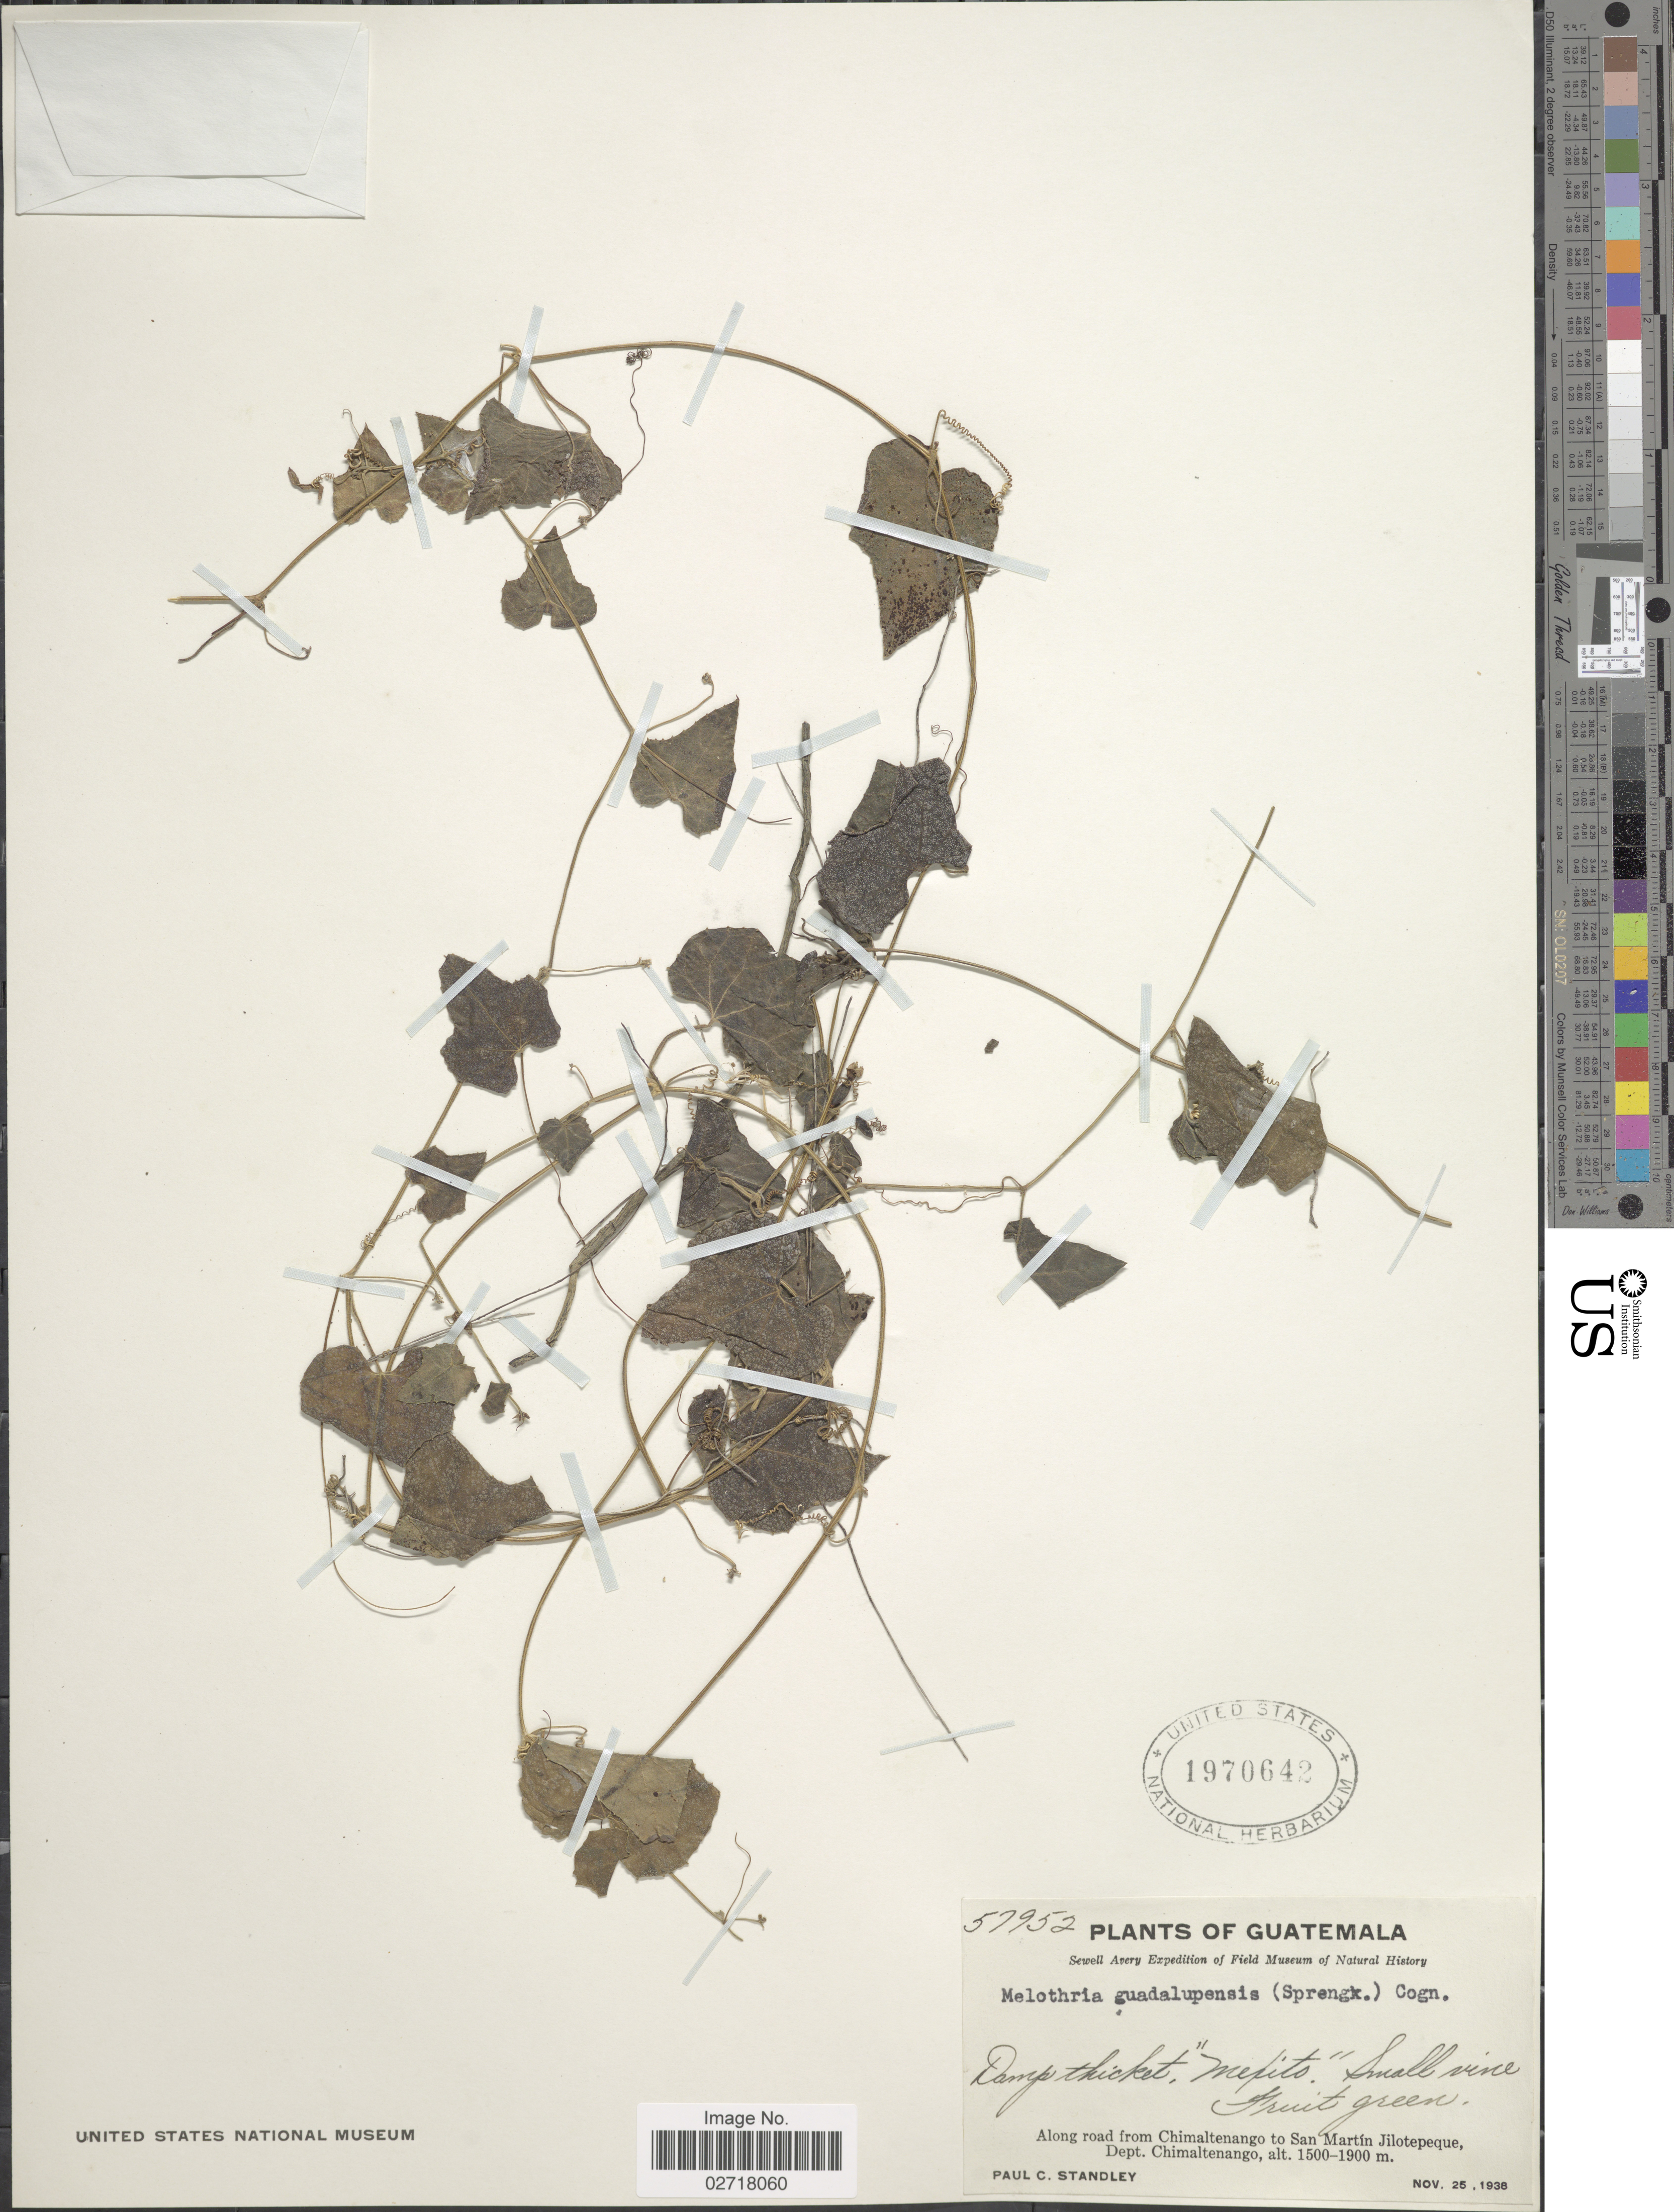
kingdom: Plantae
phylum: Tracheophyta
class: Magnoliopsida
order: Cucurbitales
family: Cucurbitaceae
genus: Melothria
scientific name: Melothria pendula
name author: L.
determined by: U.S. National Herbarium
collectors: P. C. Standley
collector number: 57952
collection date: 1938-11-25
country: Guatemala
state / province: Chimaltenango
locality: Along road from Chimaltenango to San Martin Jilotepeque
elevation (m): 1500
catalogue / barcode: US 1970642